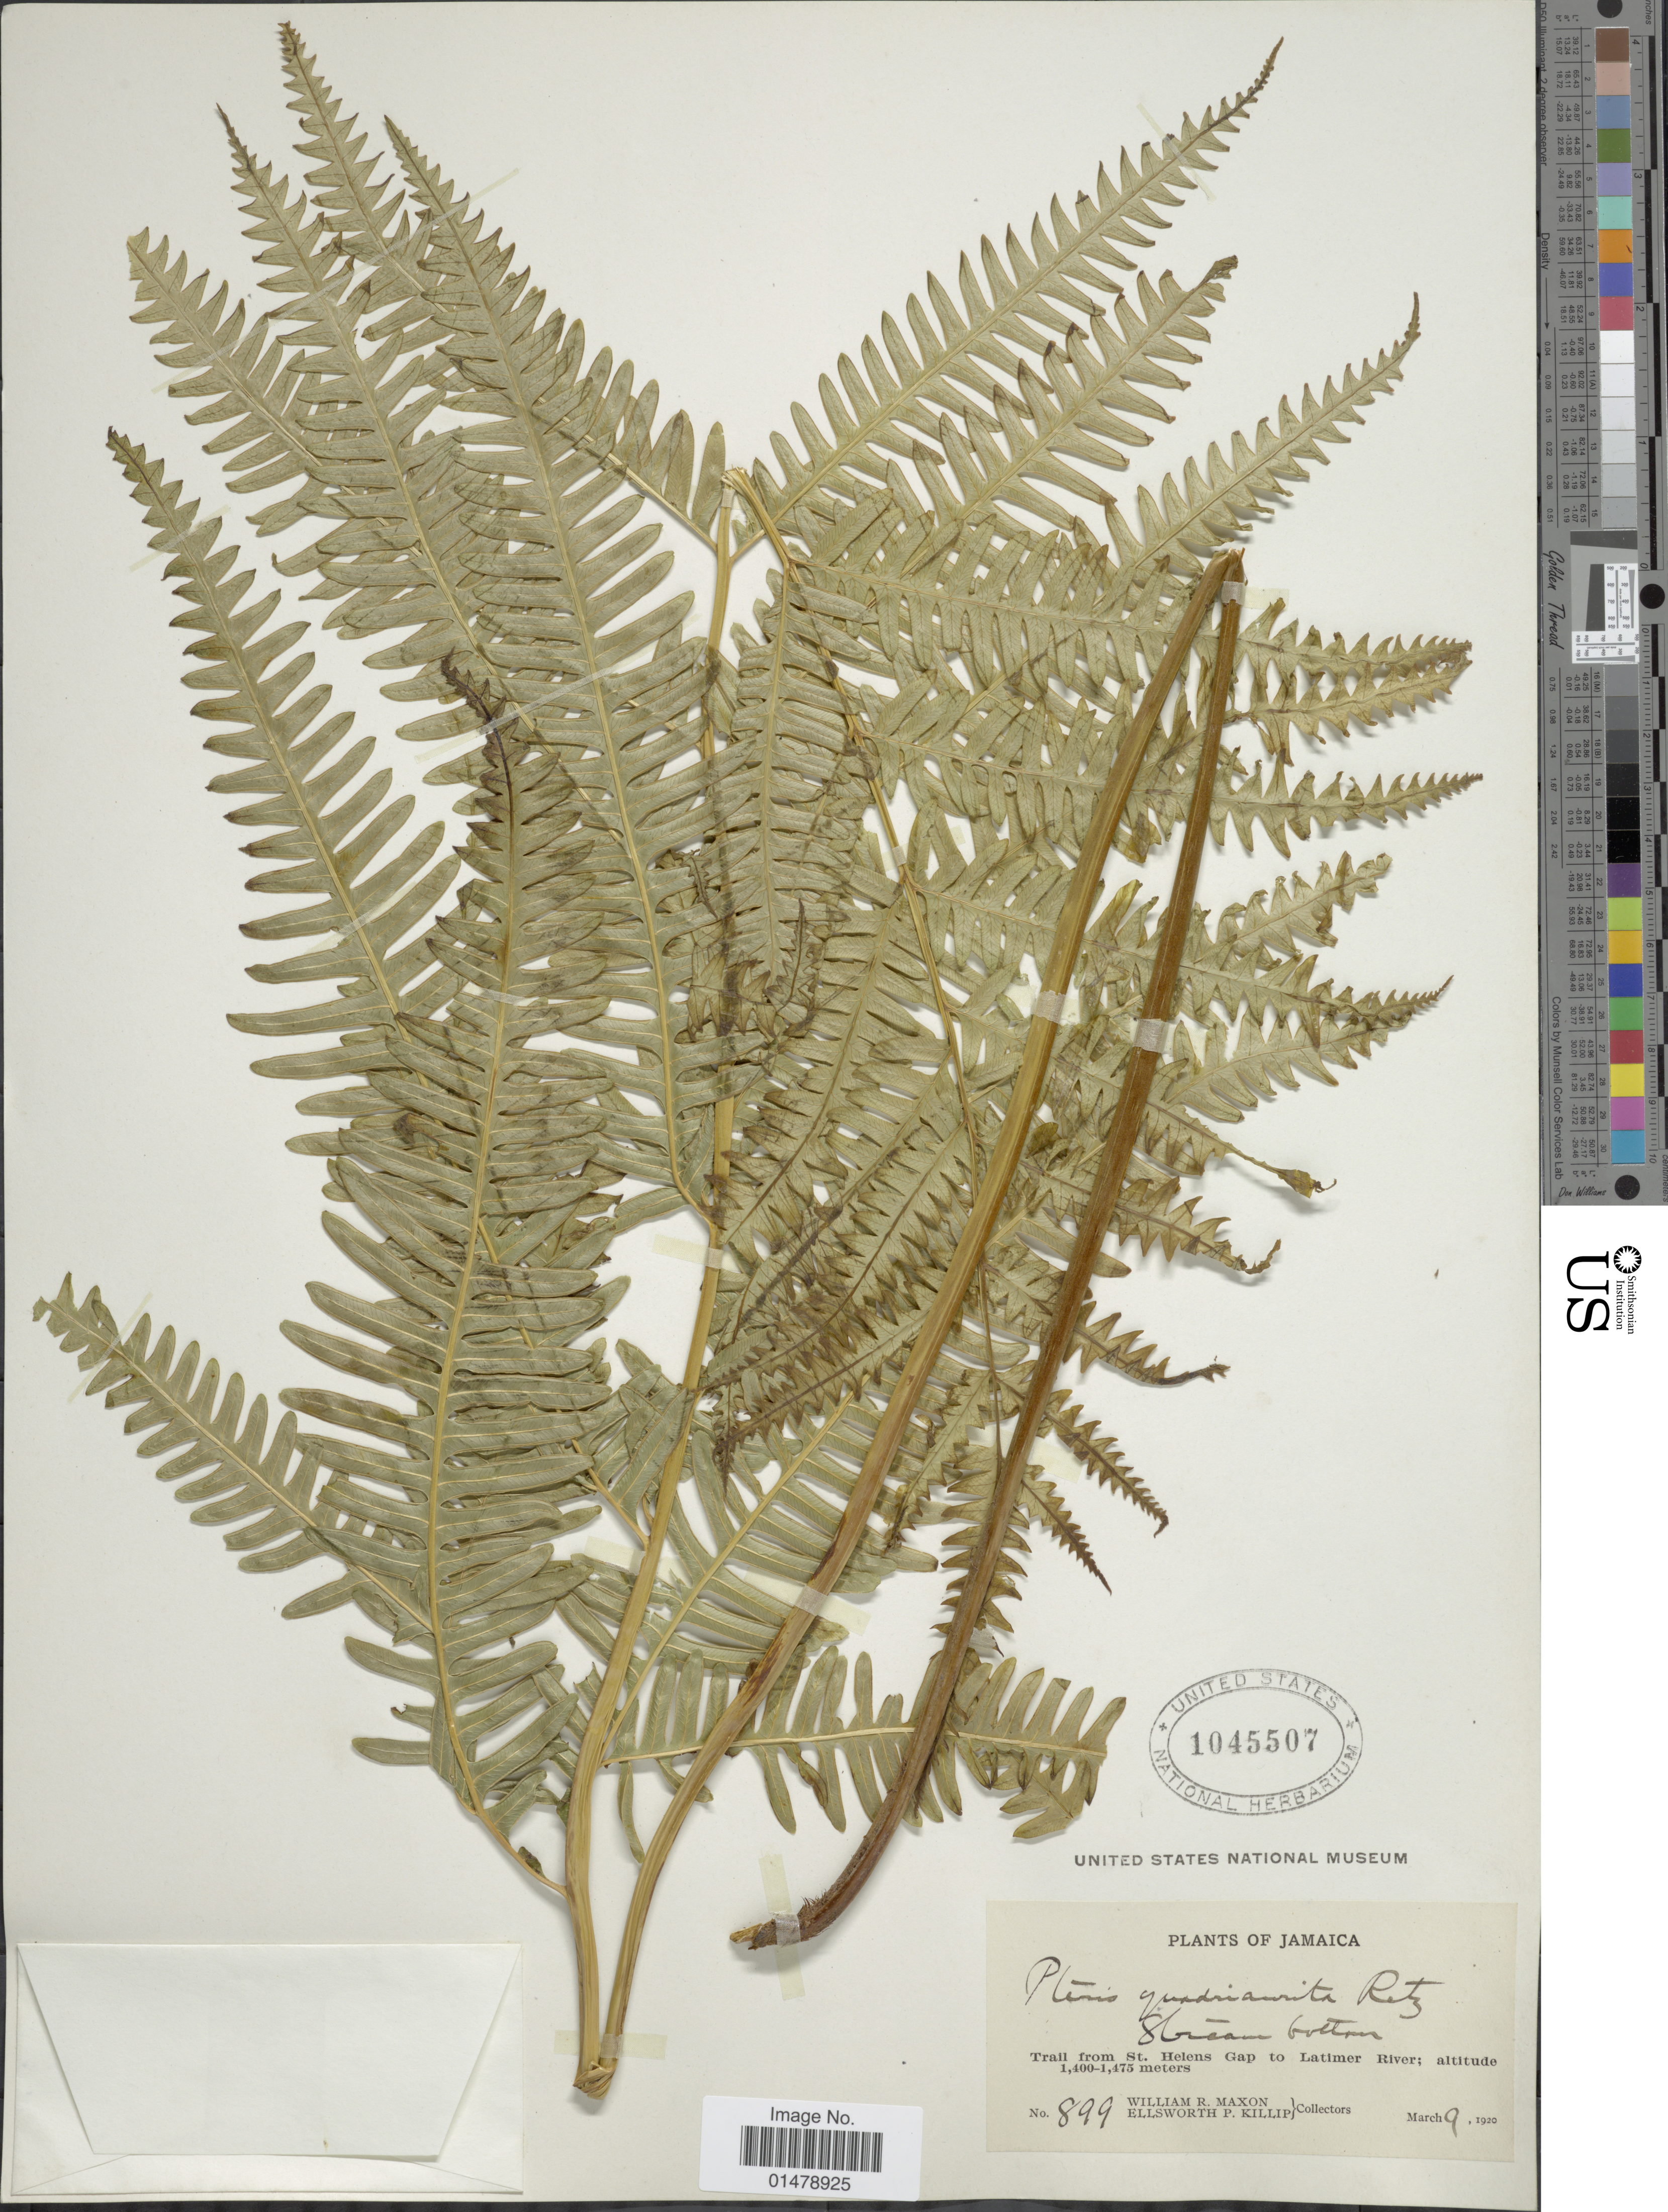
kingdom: Plantae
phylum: Tracheophyta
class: Polypodiopsida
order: Polypodiales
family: Pteridaceae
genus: Pteris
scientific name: Pteris quadriaurita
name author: Retz.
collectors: W. R. Maxon & E. P. Killip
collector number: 899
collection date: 1920-03-09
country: Jamaica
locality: Trail from St. Helens Gap to Latimer River.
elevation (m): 1400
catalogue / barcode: US 1045507